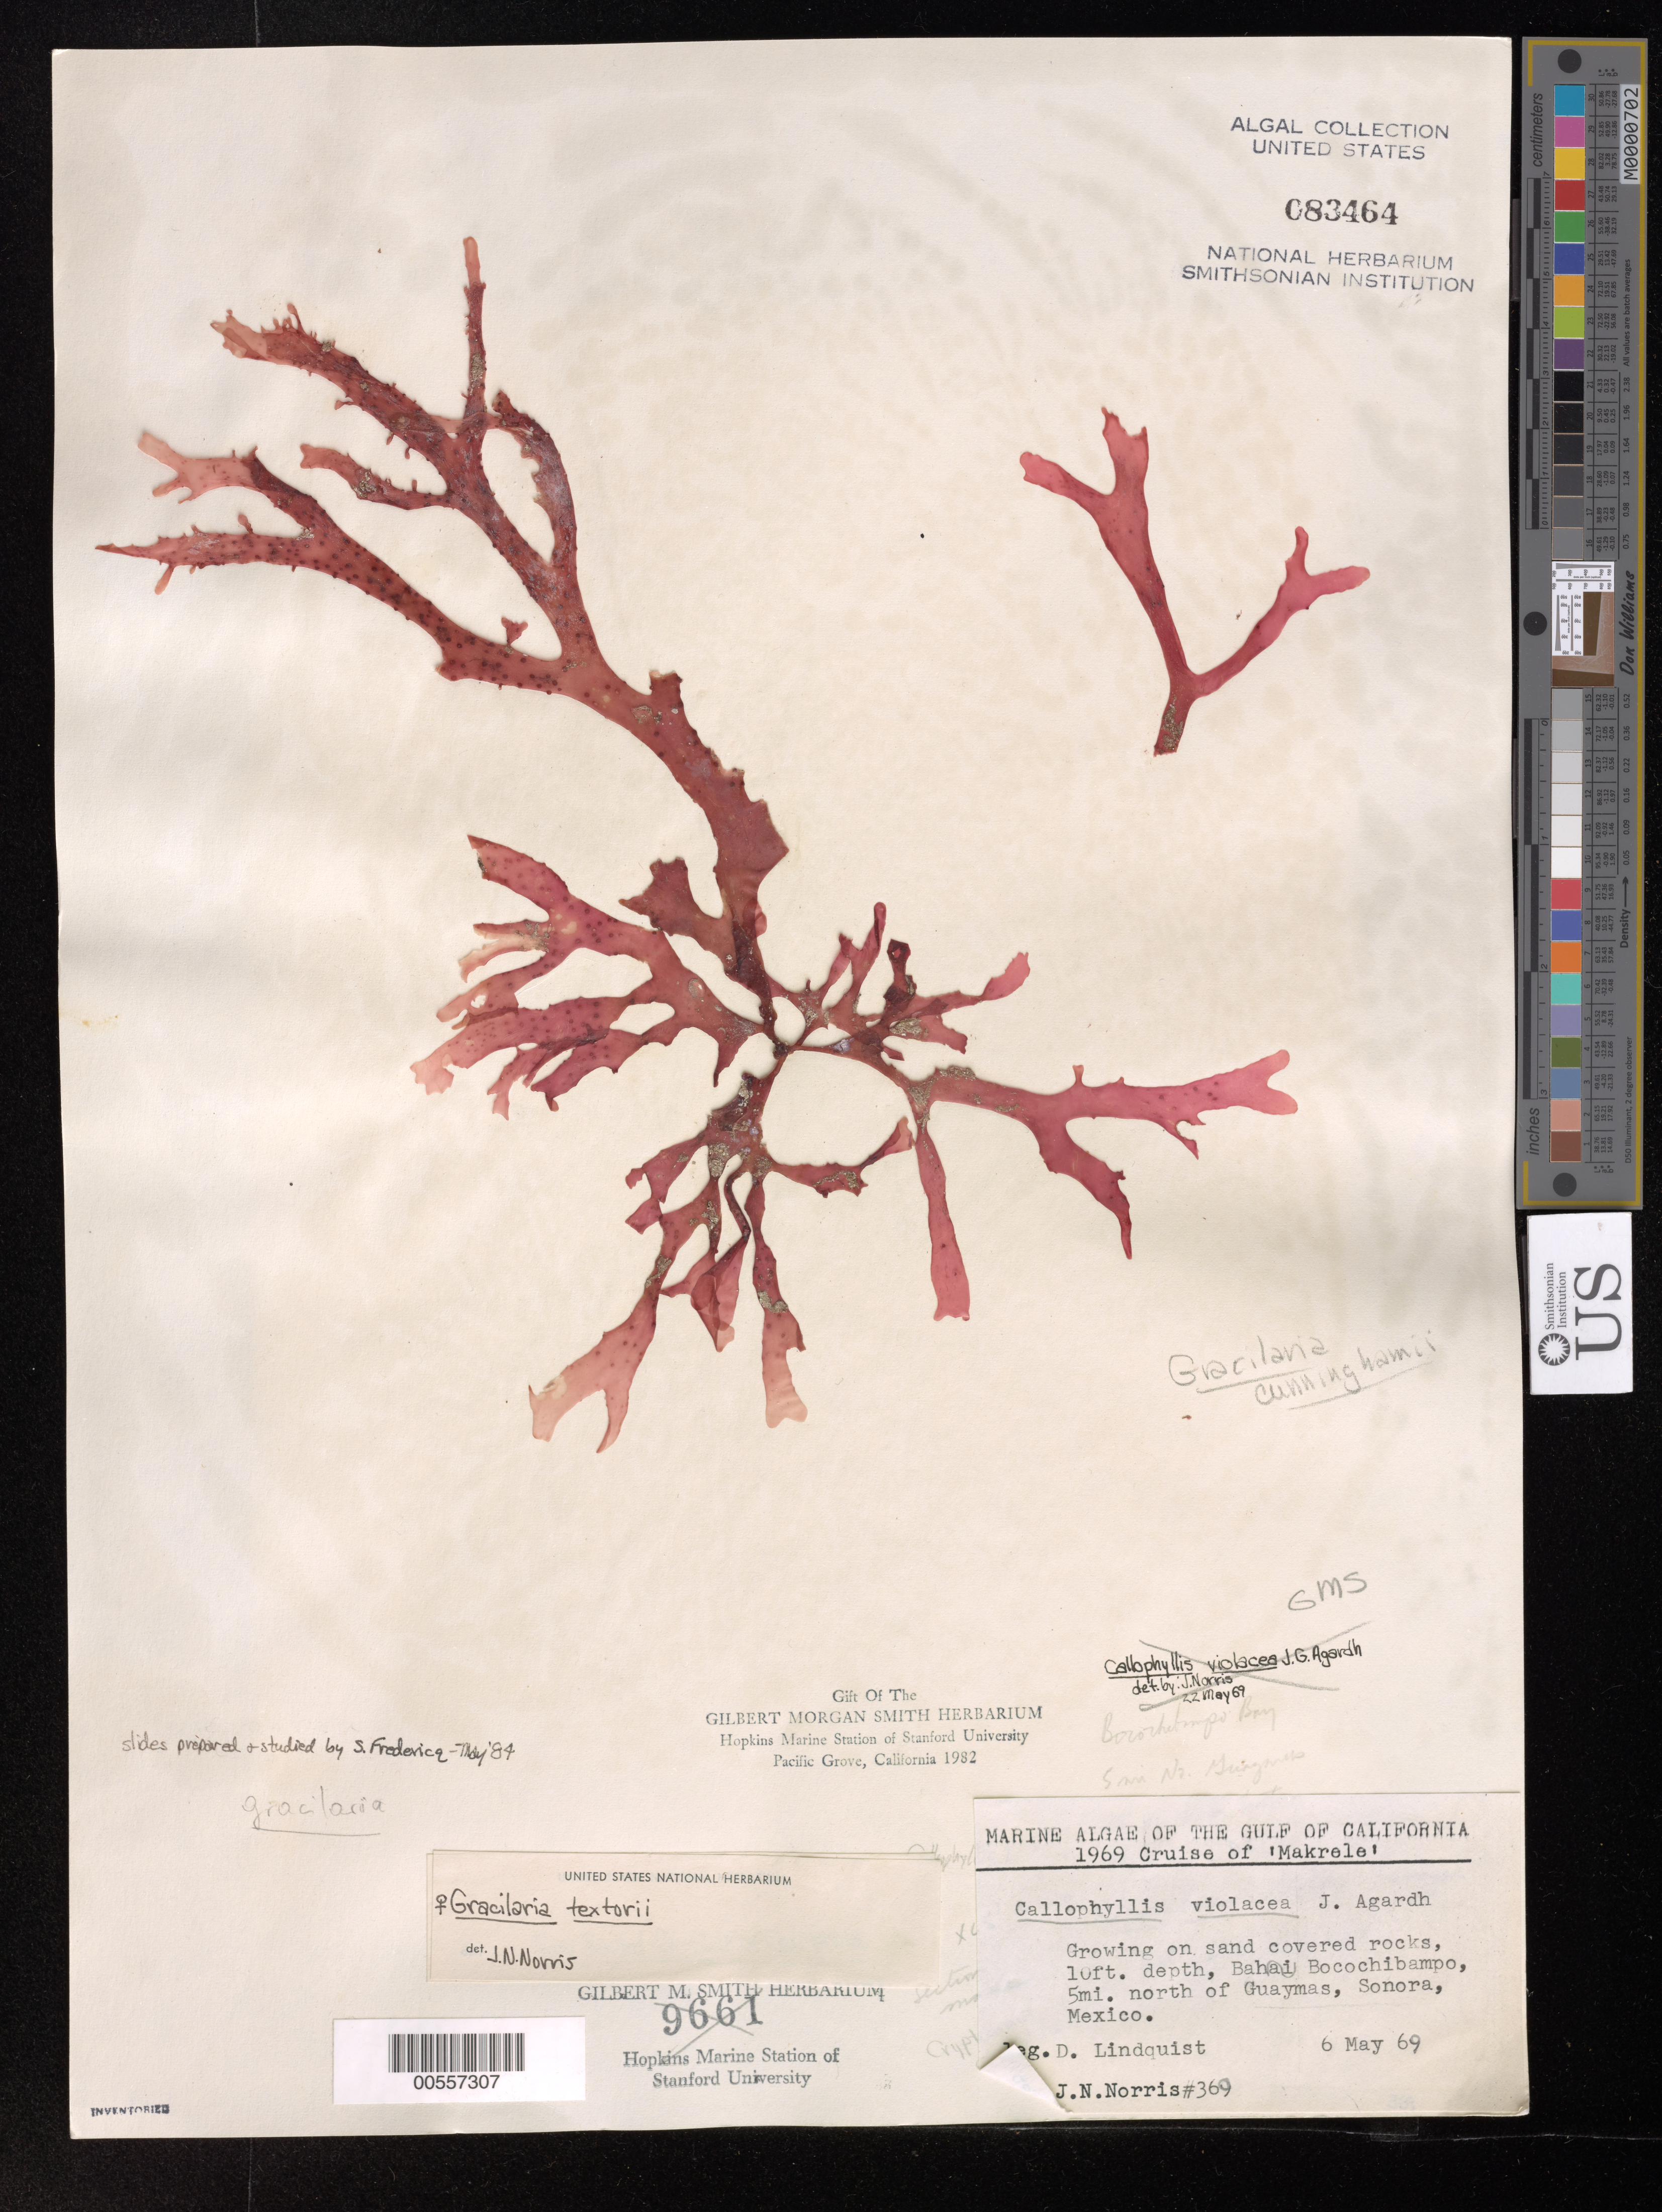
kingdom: Plantae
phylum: Rhodophyta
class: Florideophyceae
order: Gracilariales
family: Gracilariaceae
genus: Gracilaria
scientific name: Gracilaria textorii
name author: (Suringar) De Toni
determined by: Norris, James N.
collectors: D. Lindquist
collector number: Jn-369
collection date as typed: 06 May 1969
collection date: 1969-05-06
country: Mexico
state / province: Sonora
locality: Bahia Bocochibampo, 5 miles north of Guaymas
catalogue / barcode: US 83464